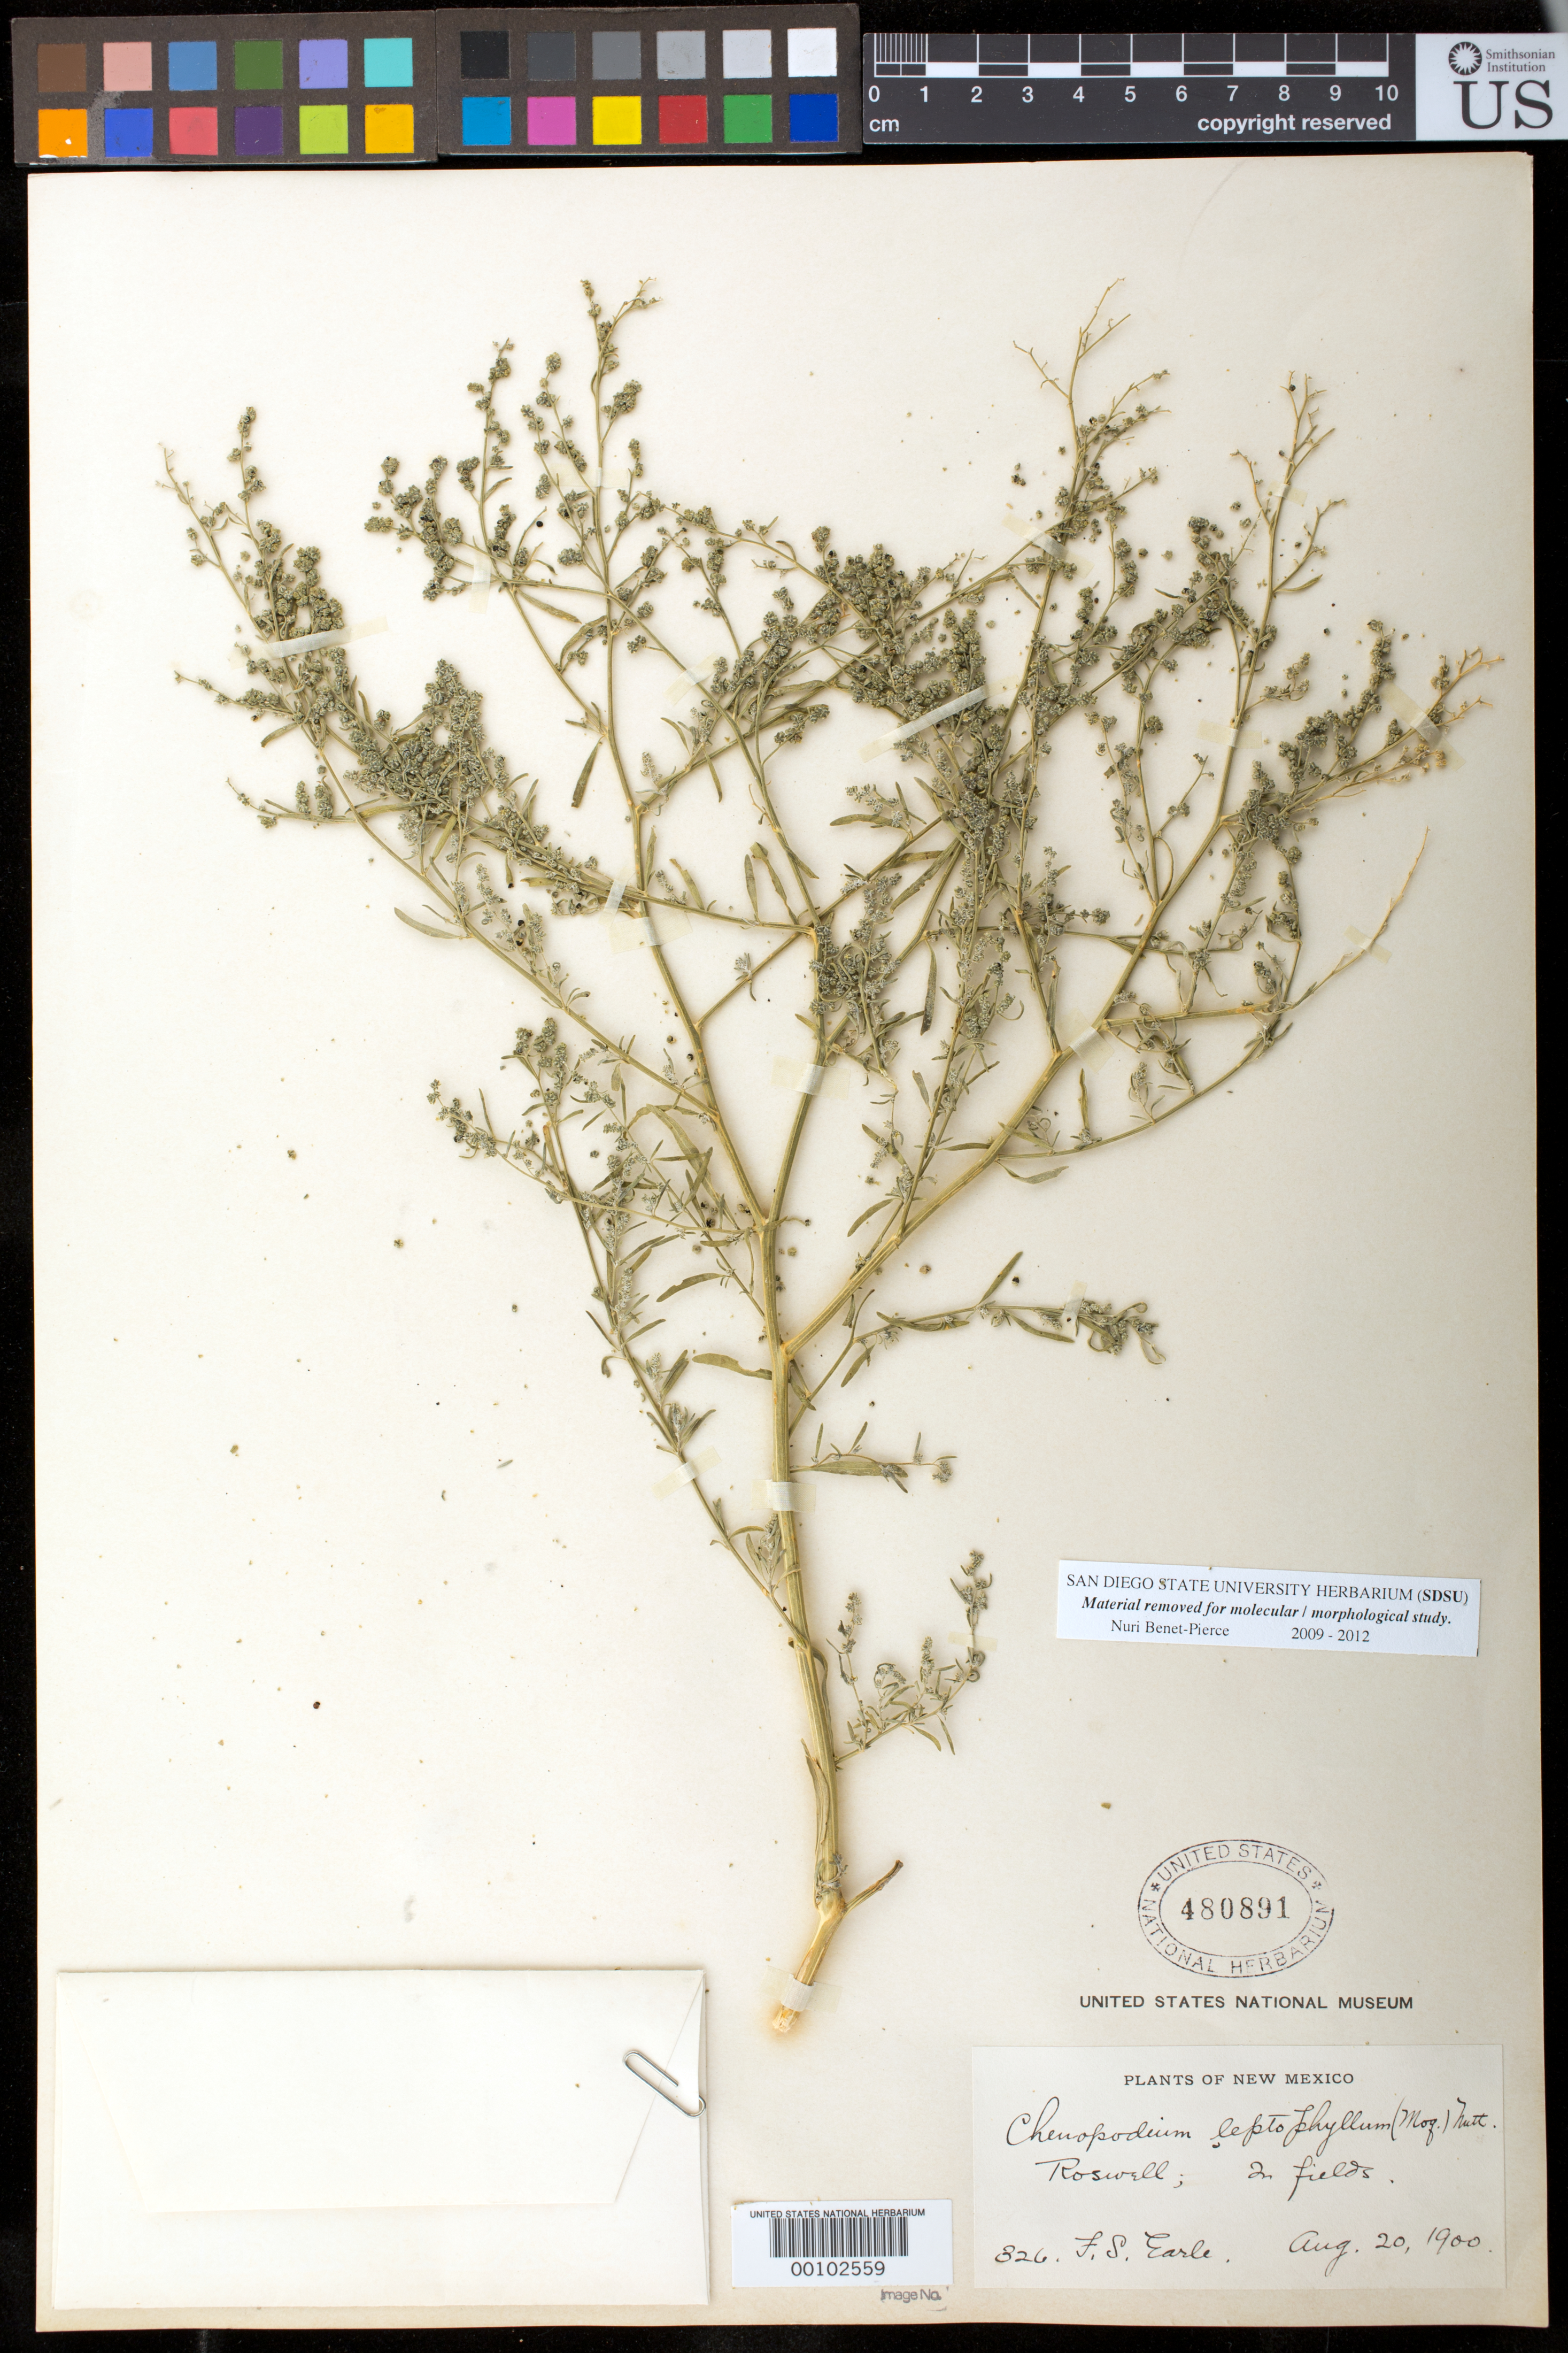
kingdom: Plantae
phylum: Tracheophyta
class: Magnoliopsida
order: Caryophyllales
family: Amaranthaceae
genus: Chenopodium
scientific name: Chenopodium pallescens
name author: Standl.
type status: Isotype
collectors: F. S. Earle & E. S. Earle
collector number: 326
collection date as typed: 20 Aug 1900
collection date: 1900-08-20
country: United States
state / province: New Mexico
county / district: Chaves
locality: Near Roswell.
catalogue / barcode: US 480891